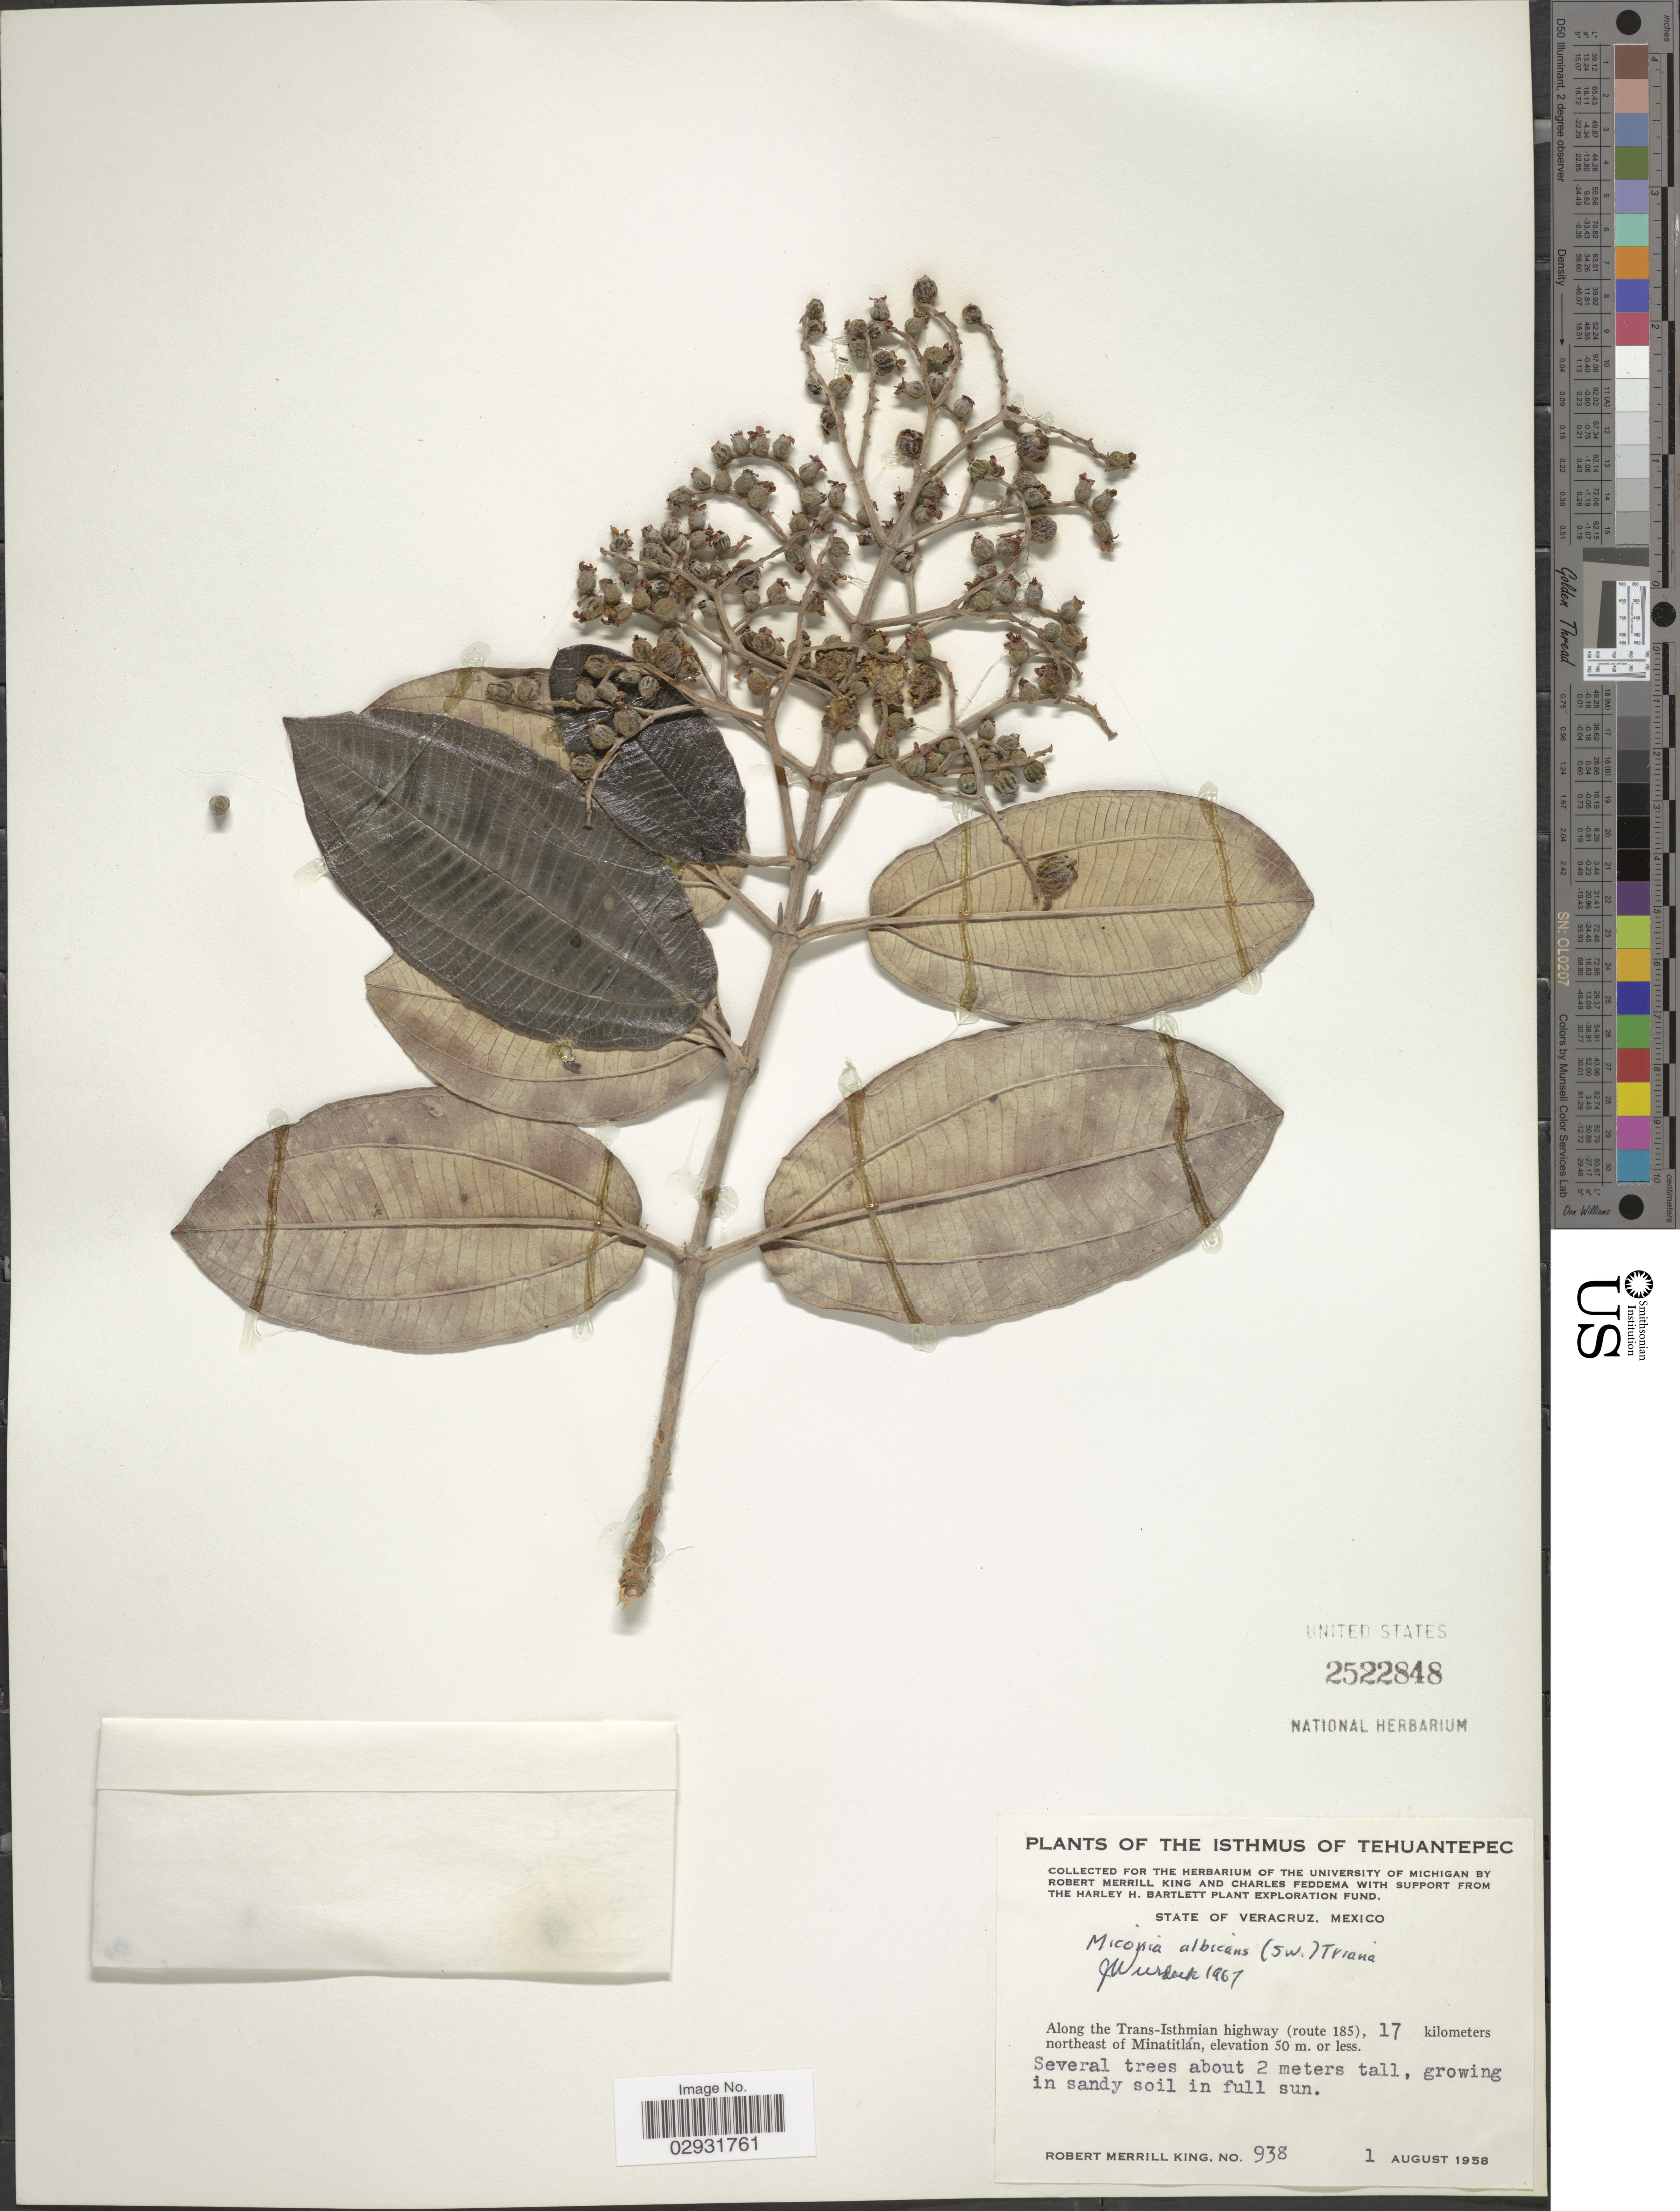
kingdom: Plantae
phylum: Tracheophyta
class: Magnoliopsida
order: Myrtales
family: Melastomataceae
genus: Miconia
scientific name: Miconia albicans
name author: (Sw.) Steud.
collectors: R. M. King & C. Feddema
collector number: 938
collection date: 1958-08-01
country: Mexico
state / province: Veracruz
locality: Isthmus of Tehuantepec. State of Veracruz. Along the Trans-Isthmian highway (route 185), 17 kilometers northeast of Minatitlán.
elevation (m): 50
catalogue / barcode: US 2522848